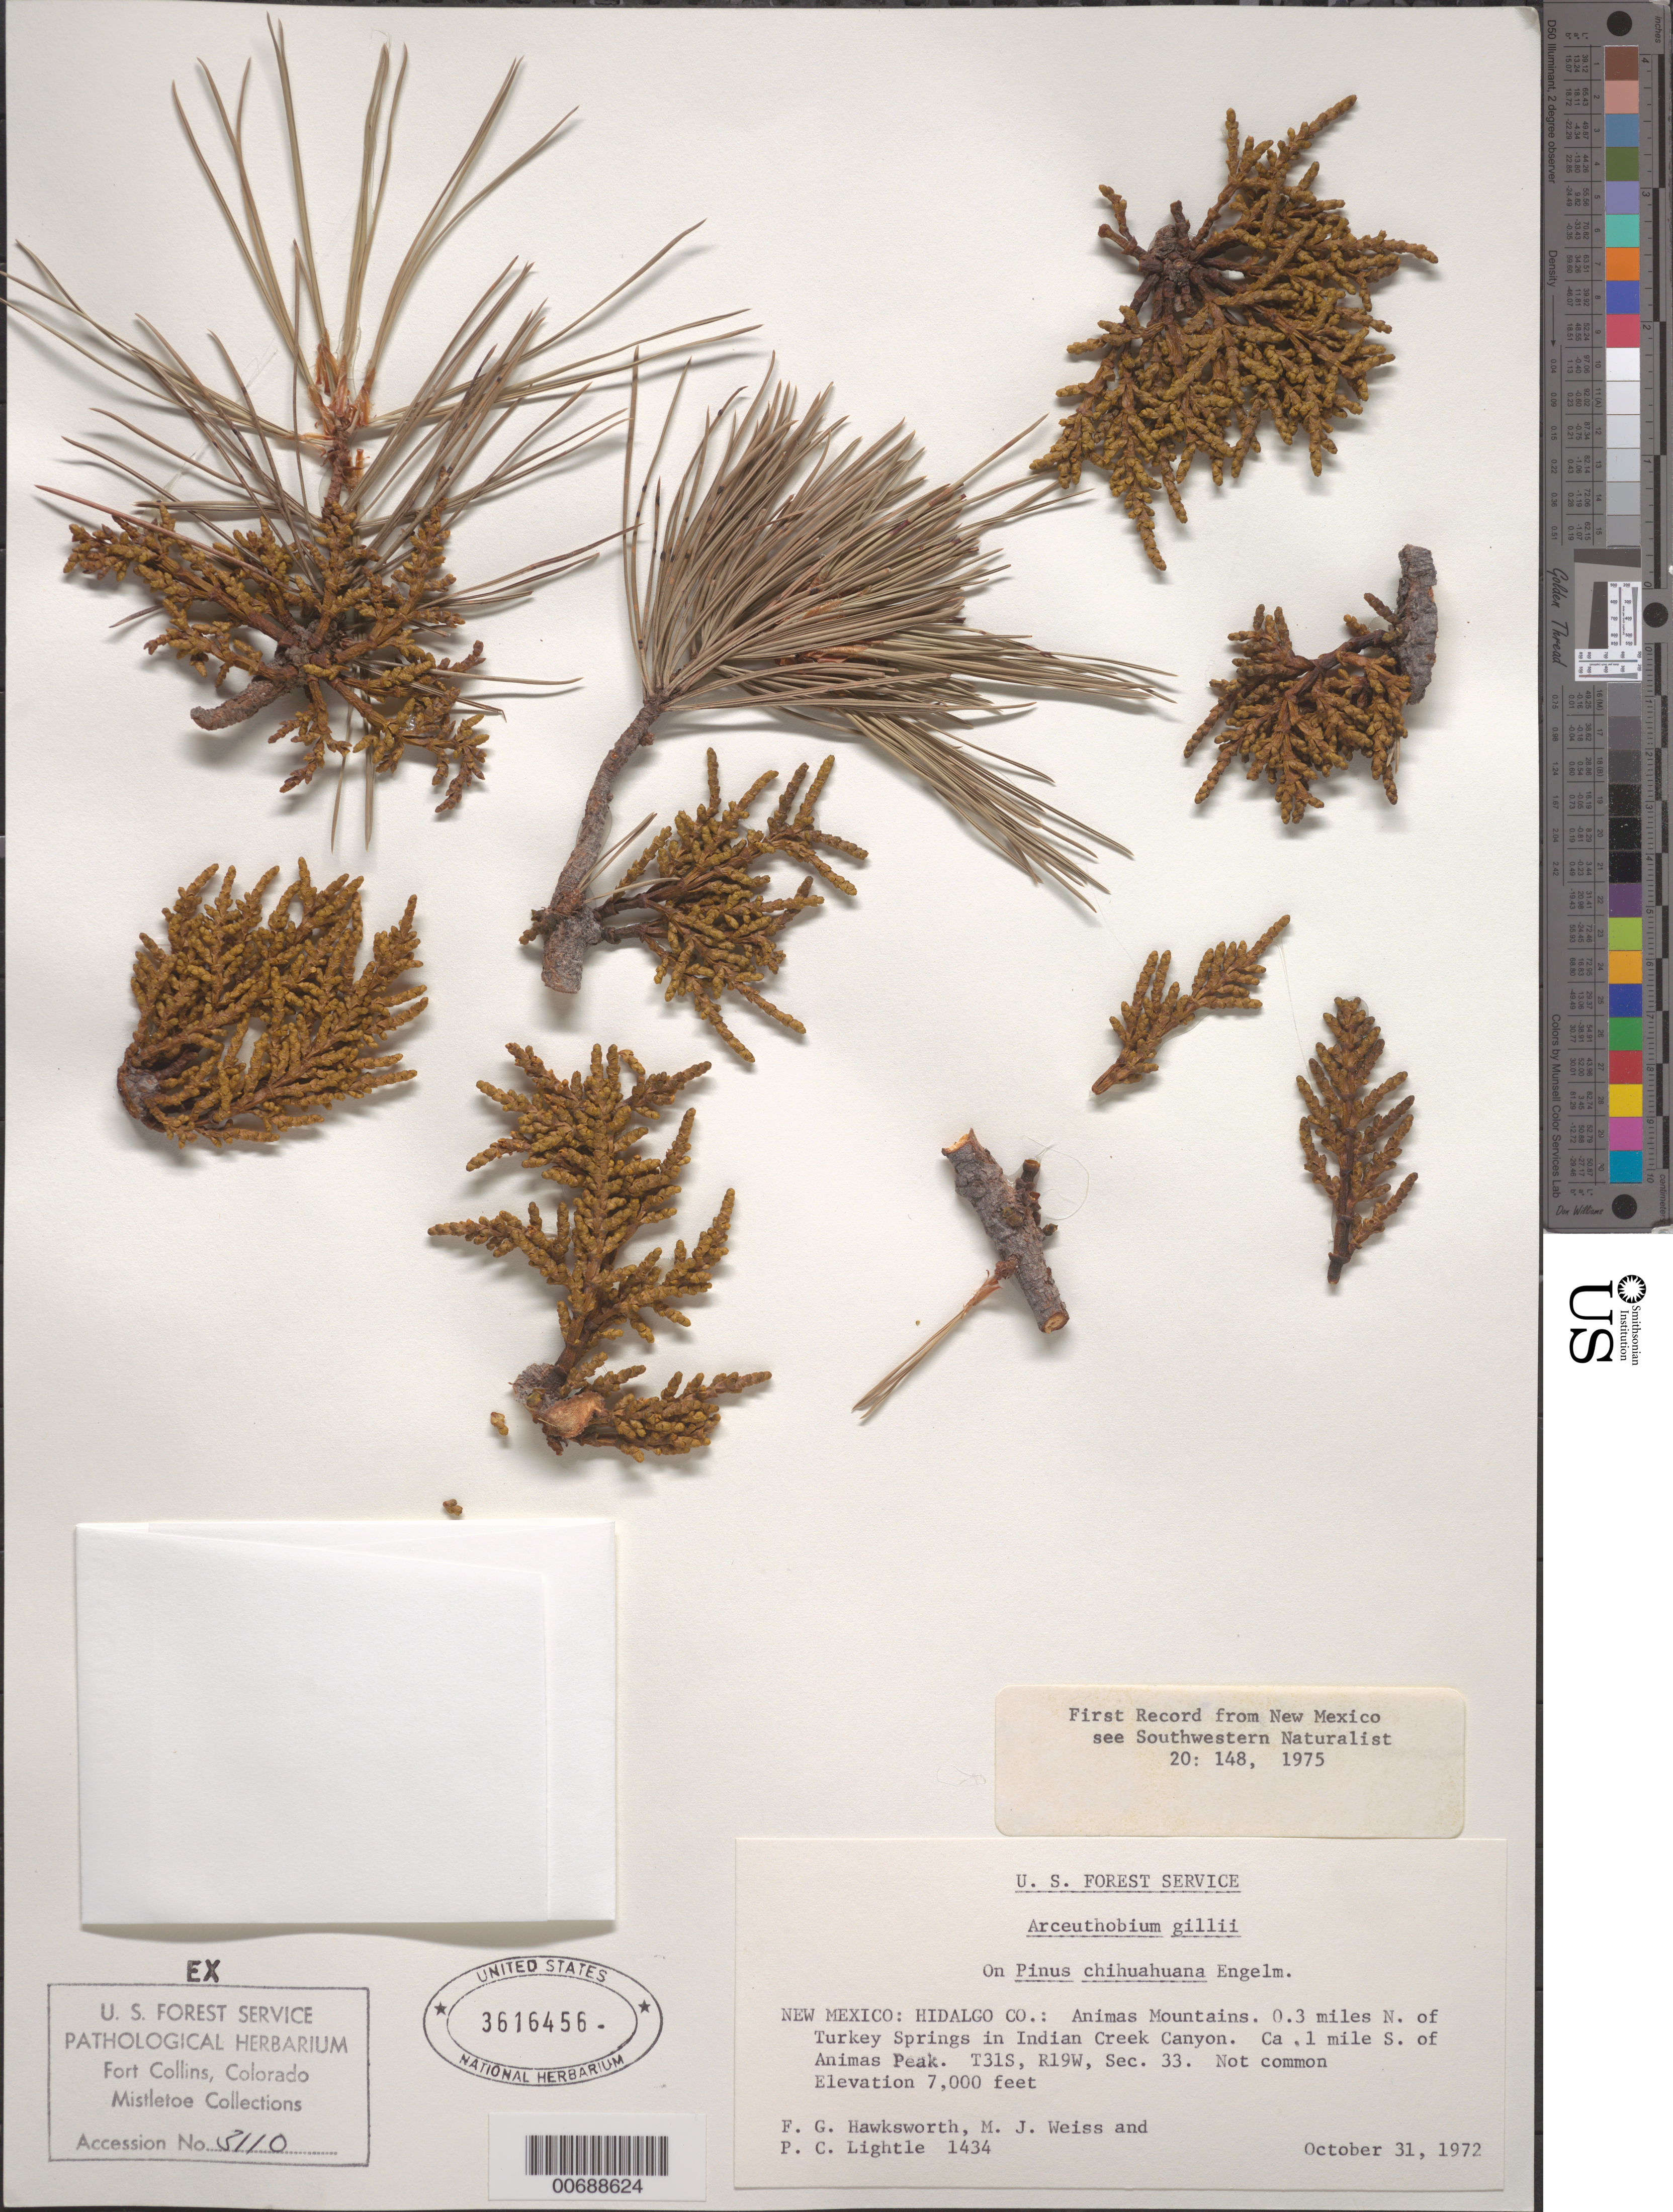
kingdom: Plantae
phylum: Tracheophyta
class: Magnoliopsida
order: Santalales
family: Viscaceae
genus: Arceuthobium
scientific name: Arceuthobium gillii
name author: Hawksw. & Wiens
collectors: F. G. Hawksworth, M. J. Weiss & P. Lightle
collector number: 1434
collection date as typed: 31 Oct 1972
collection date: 1972-10-31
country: United States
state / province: New Mexico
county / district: Hidalgo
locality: Animas Mts. 0.3 mi N of Turkey Springs in Indian Cr. Cyn. ca. 0.1 mi S of Animas Peak. T 31S R 19W Sec 33.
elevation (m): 2134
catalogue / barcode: US 3616456-2